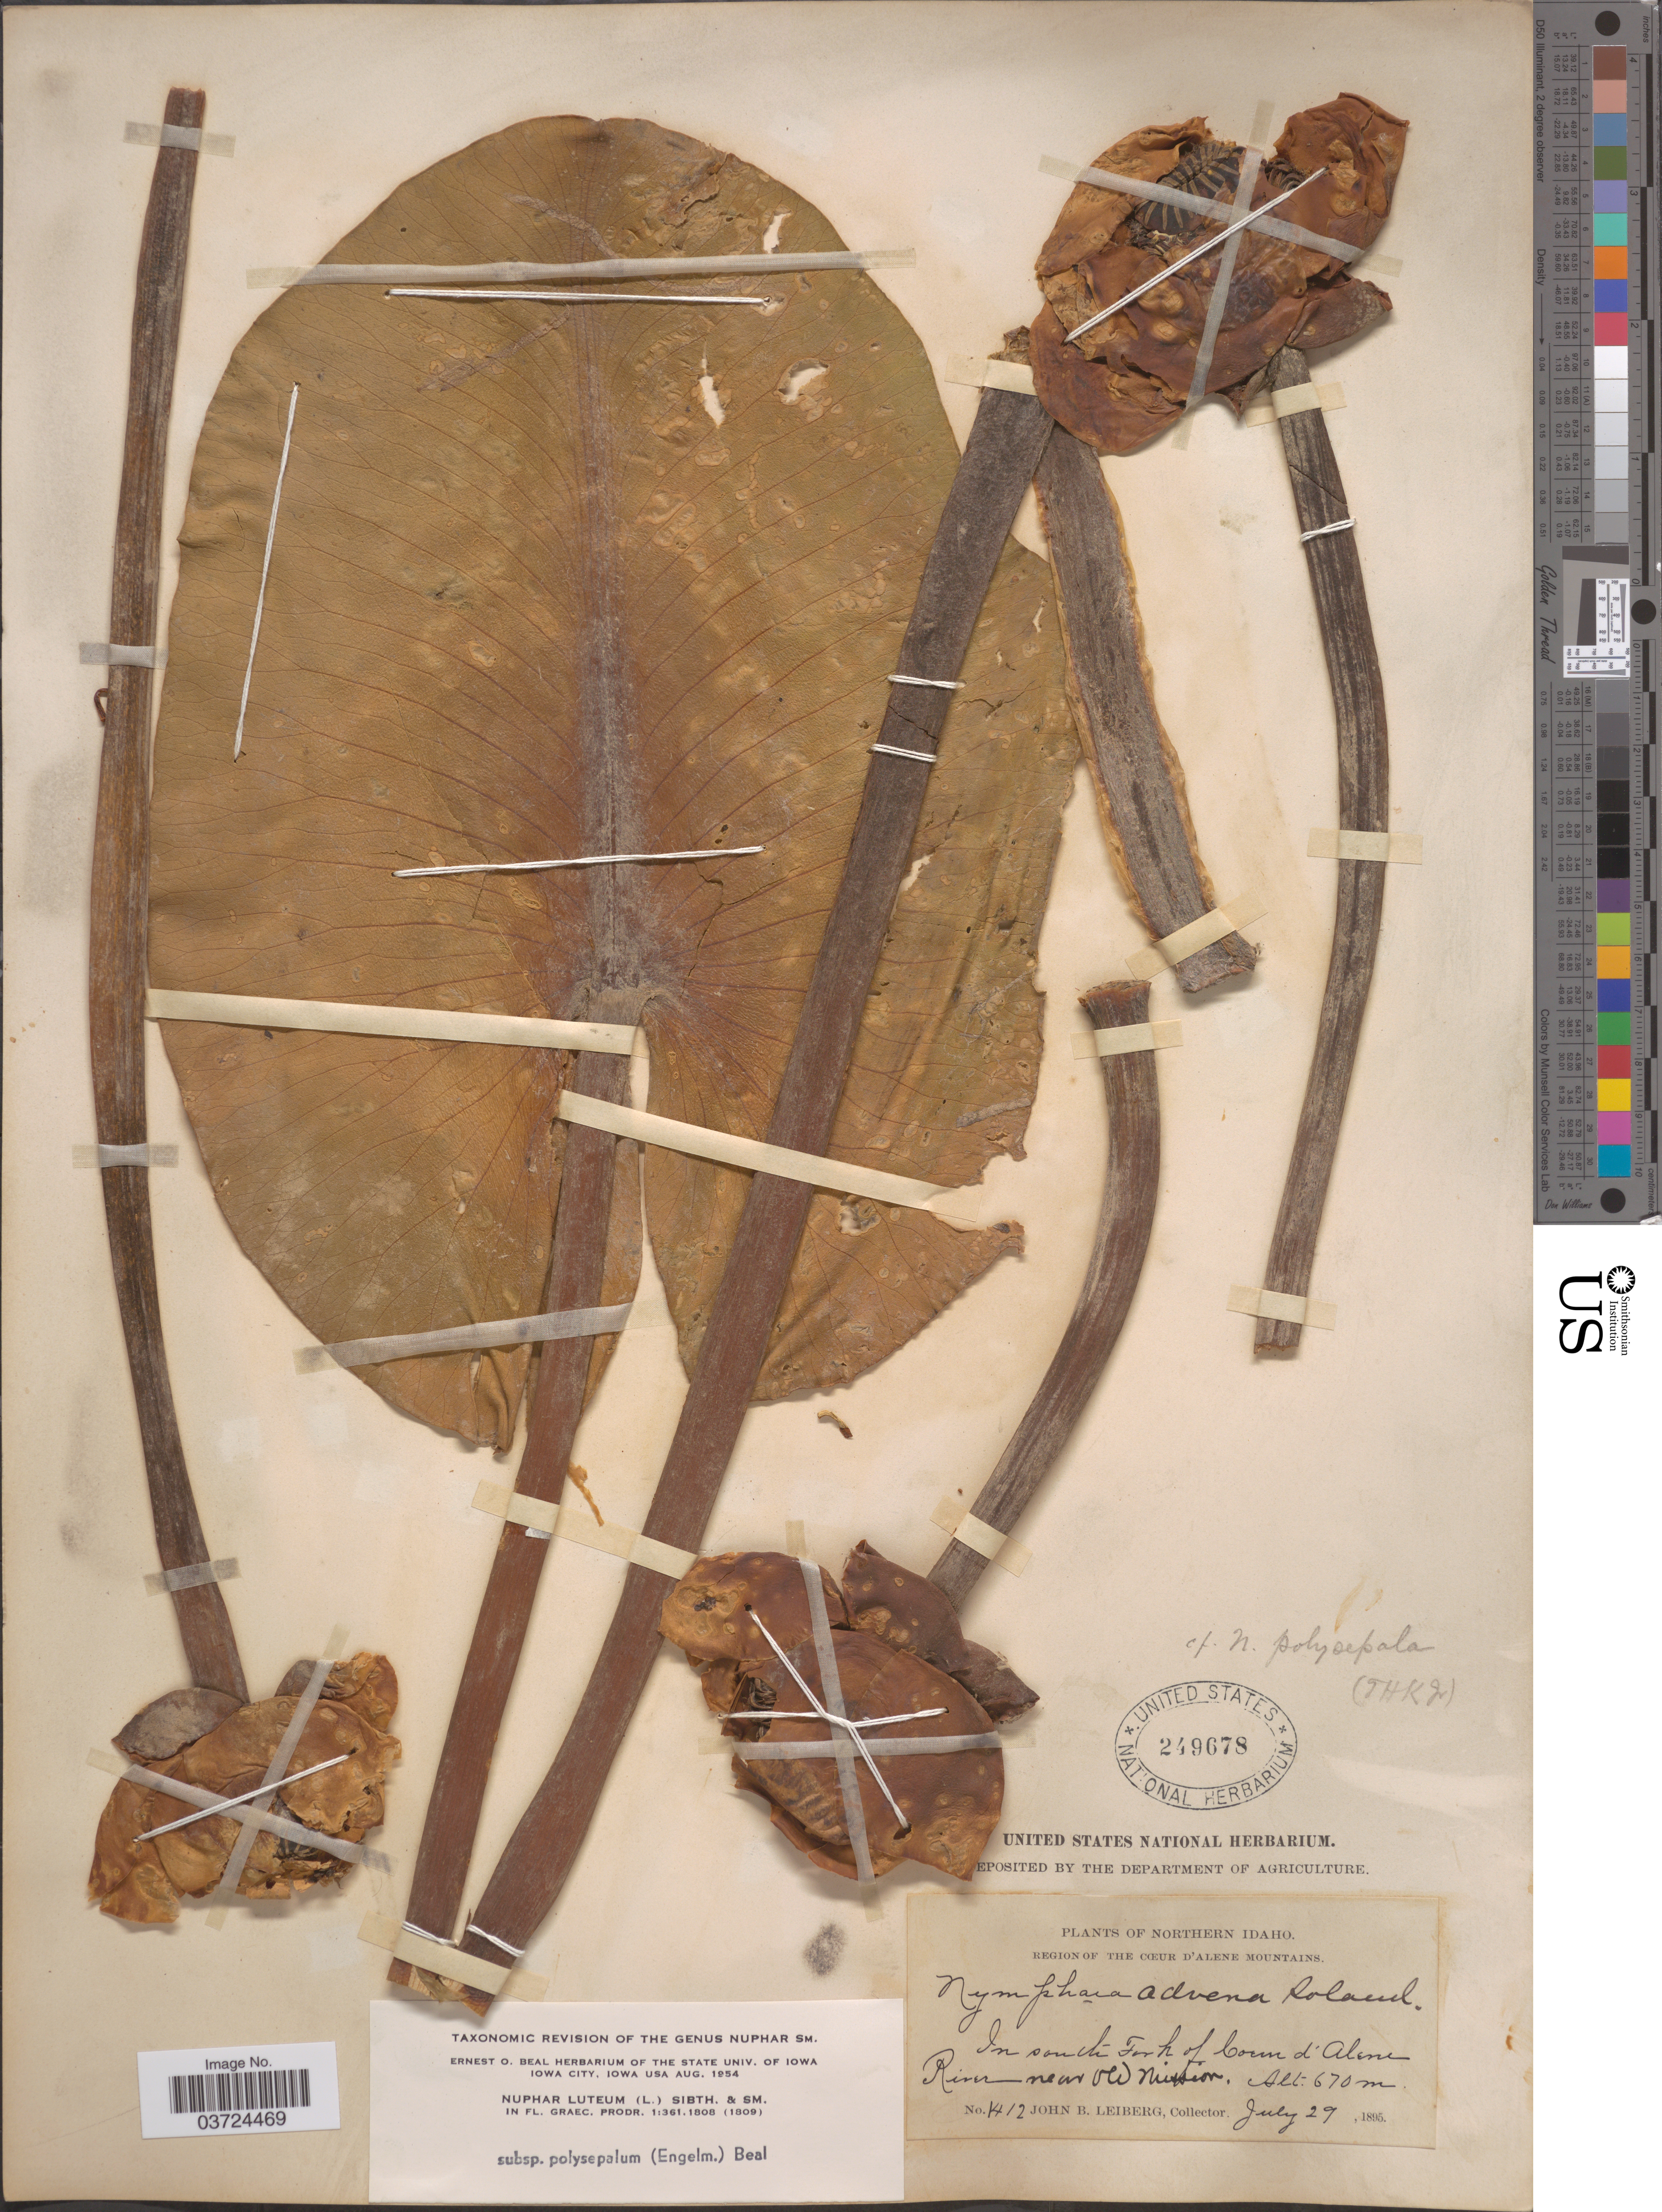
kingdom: Plantae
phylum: Tracheophyta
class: Magnoliopsida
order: Nymphaeales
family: Nymphaeaceae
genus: Nuphar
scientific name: Nuphar polysepala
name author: Englem.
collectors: J. B. Leiberg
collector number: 1412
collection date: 1895-07-29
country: United States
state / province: Idaho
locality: Northern Idaho. Region of the Cœur D'Alene Mountains. In south Fork of Coeur d'Alene River near Old Mission.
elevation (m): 670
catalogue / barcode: US 249678